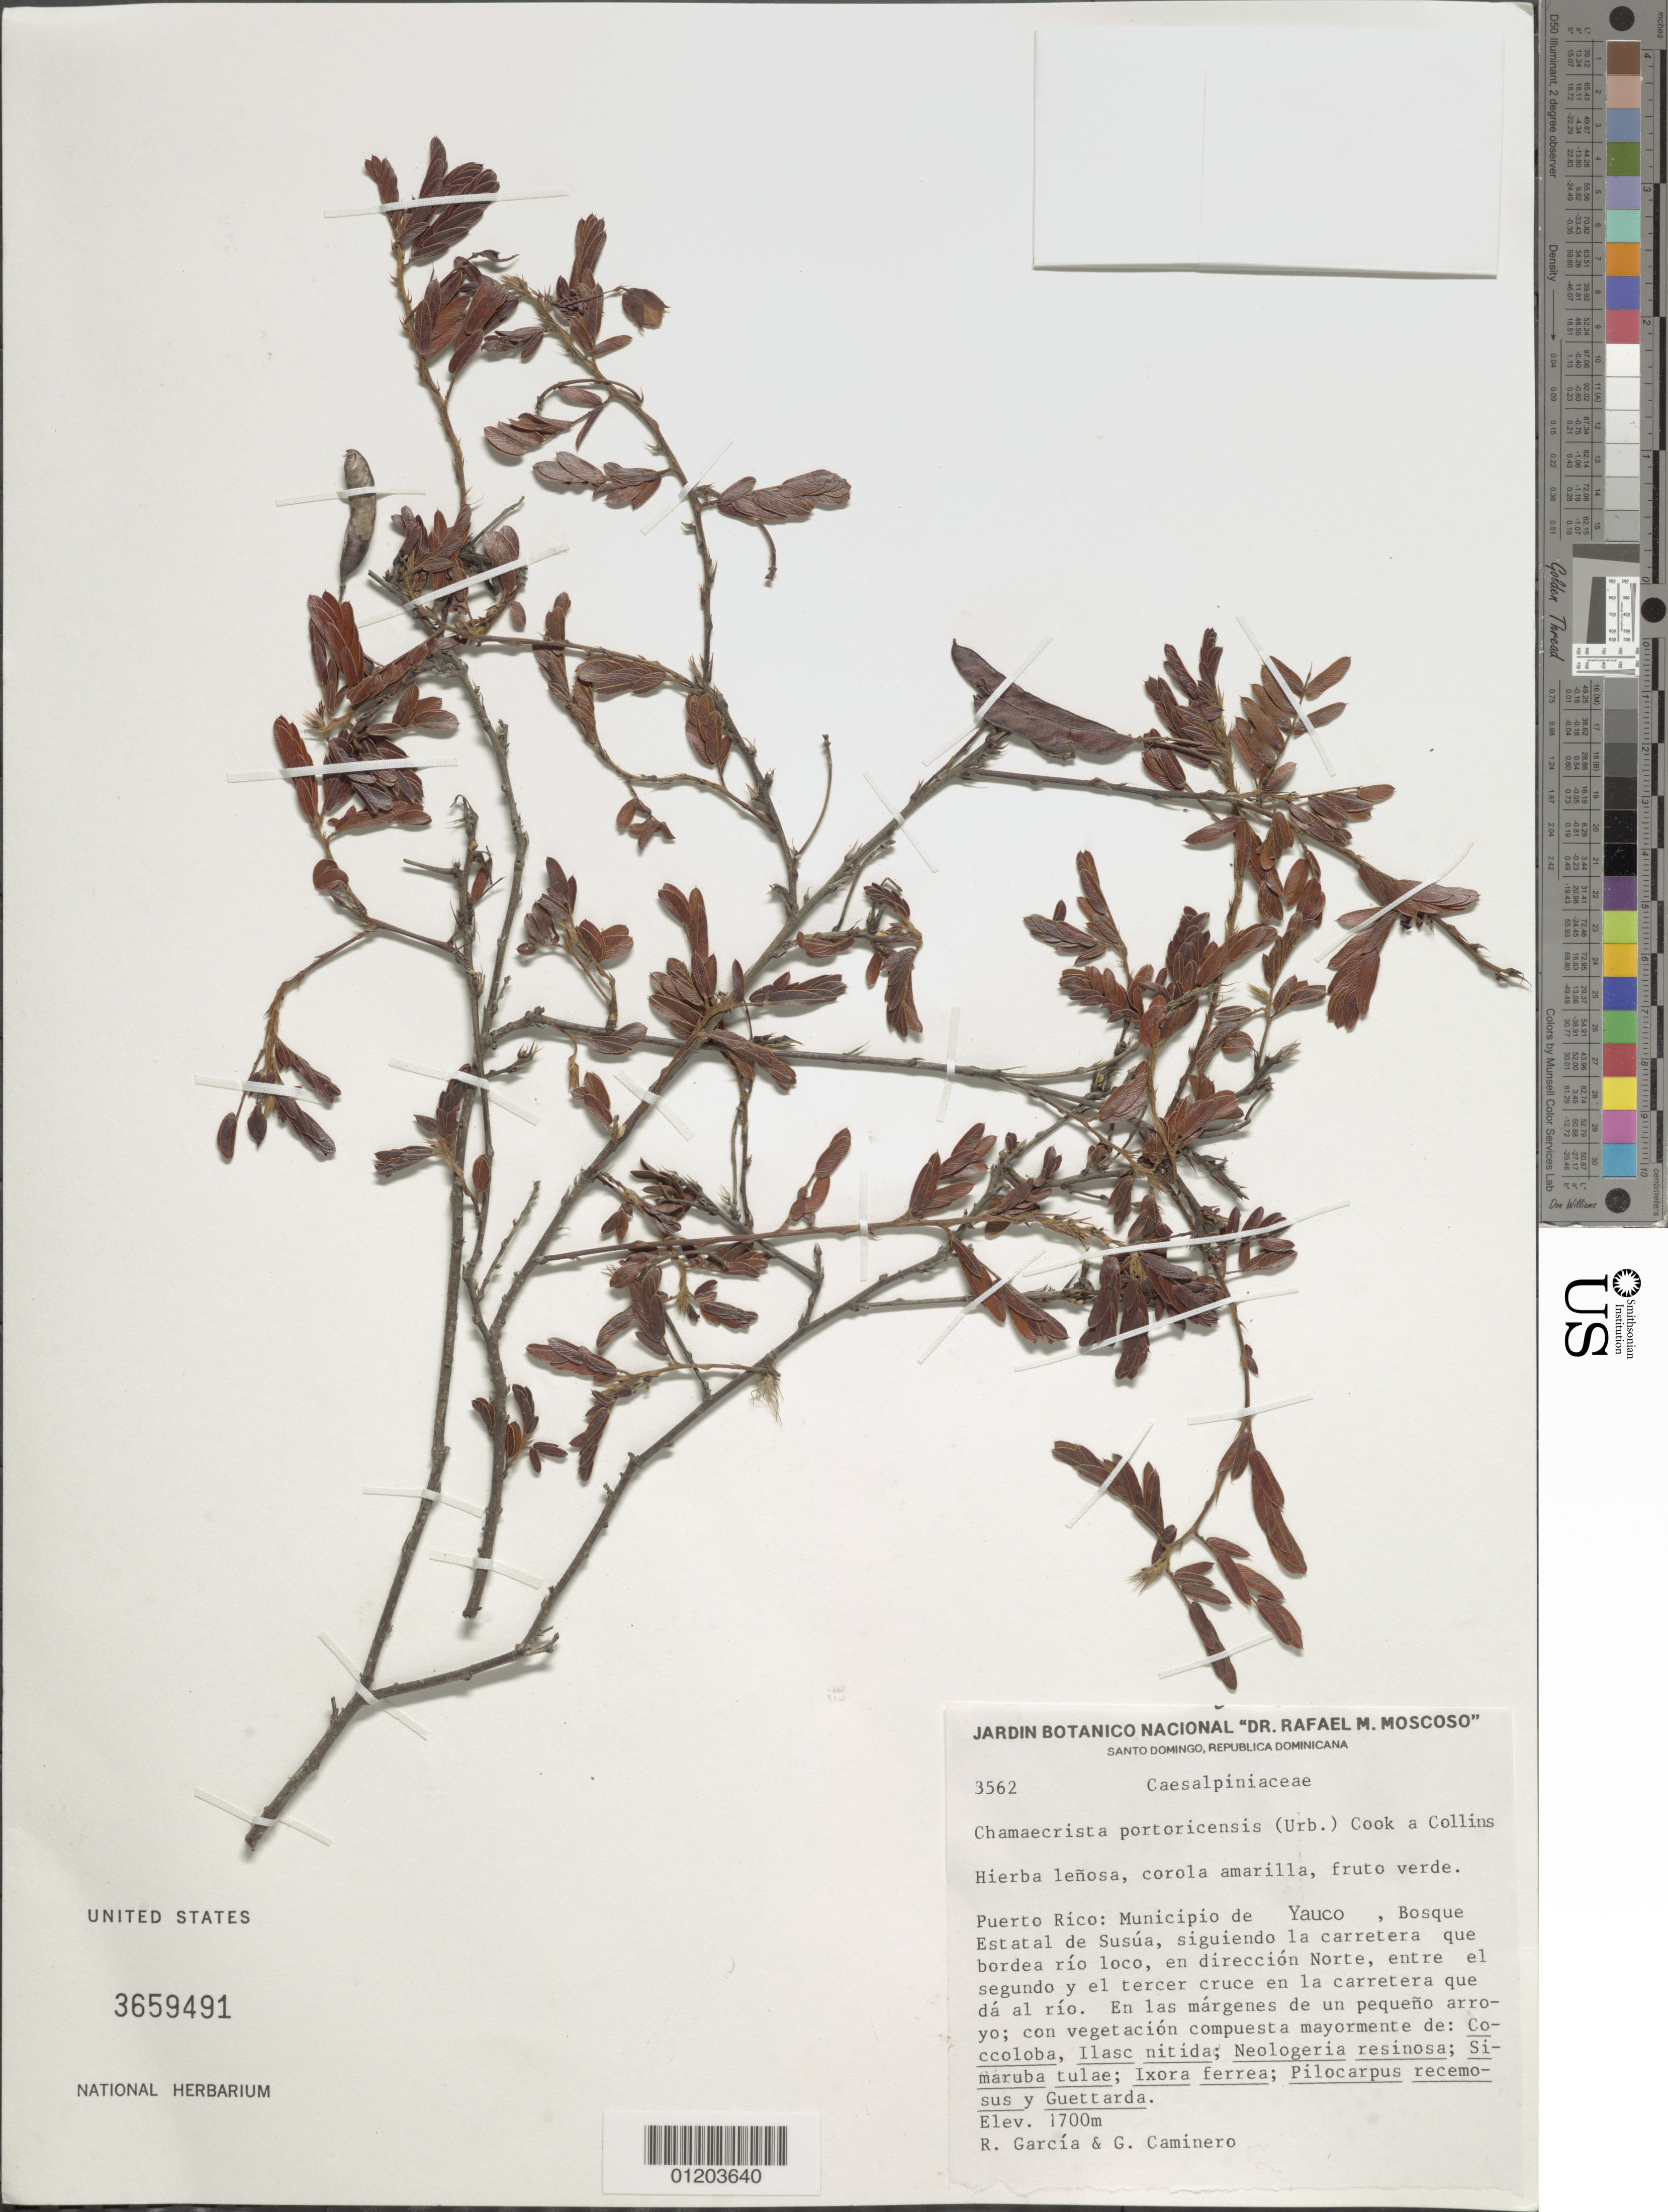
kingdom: Plantae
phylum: Tracheophyta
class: Magnoliopsida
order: Fabales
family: Fabaceae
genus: Chamaecrista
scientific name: Chamaecrista portoricensis var. portoricensis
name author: (Urb.) O.F. Cook & G. N. Collins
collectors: R. G. García & G. Caminero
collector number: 3562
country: Puerto Rico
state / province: Yauco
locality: Bosque Estatal de Susúa, siguiendo la carretera que bordea río loco, en dirección Norte, entre el segundo y el tercer cruce en la carretera que dá al río.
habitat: En las márgenes de un pequeño arroyo; con vegetación compuesta mayormente de: Coccoloba; Ilasc nitida; Neologeria resinosa; Simaruba tulae; Ixora ferrea; Pilocarpus racemosus y Guettard.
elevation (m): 1700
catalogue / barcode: US 3659491